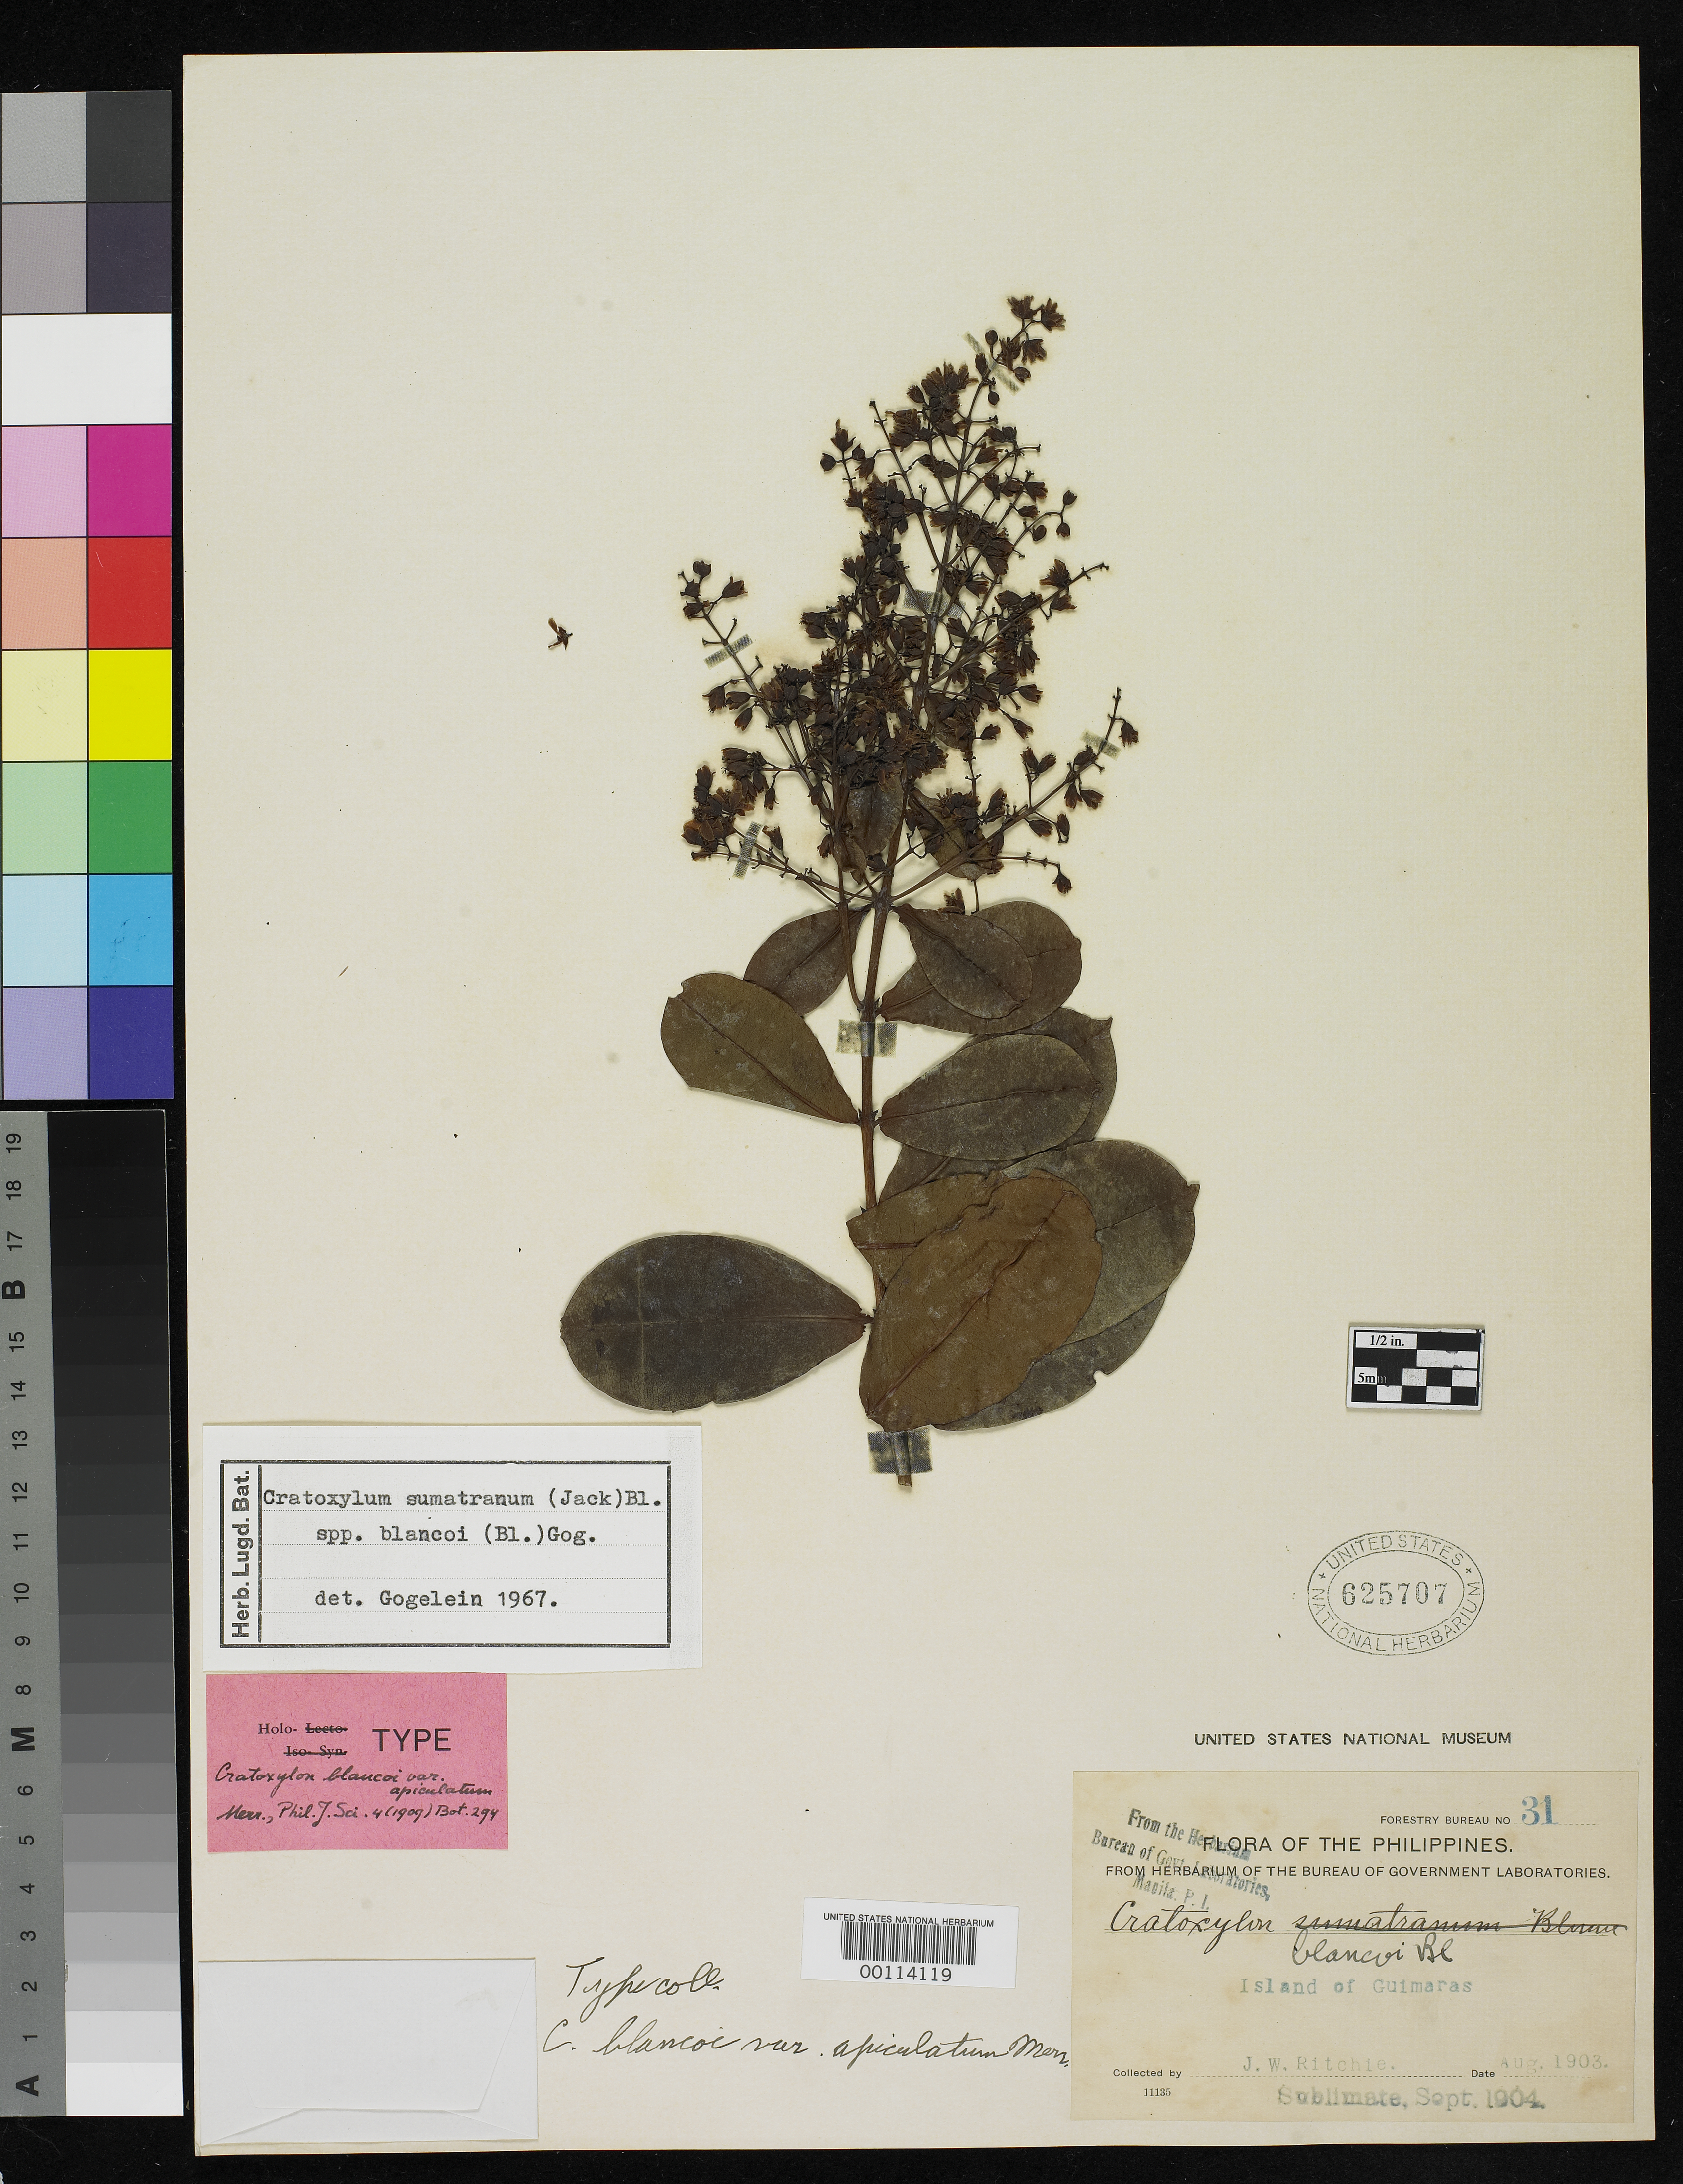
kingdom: Plantae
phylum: Tracheophyta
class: Magnoliopsida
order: Malpighiales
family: Hypericaceae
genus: Cratoxylum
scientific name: Cratoxylum blancoi var. apiculatum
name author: Merr.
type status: Holotype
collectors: J. Ritchie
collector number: For. Bur. 31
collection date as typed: Aug 1903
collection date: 1903-08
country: Philippines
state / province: Western Visayas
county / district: Iloilo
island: Guimaras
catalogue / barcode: US 625707